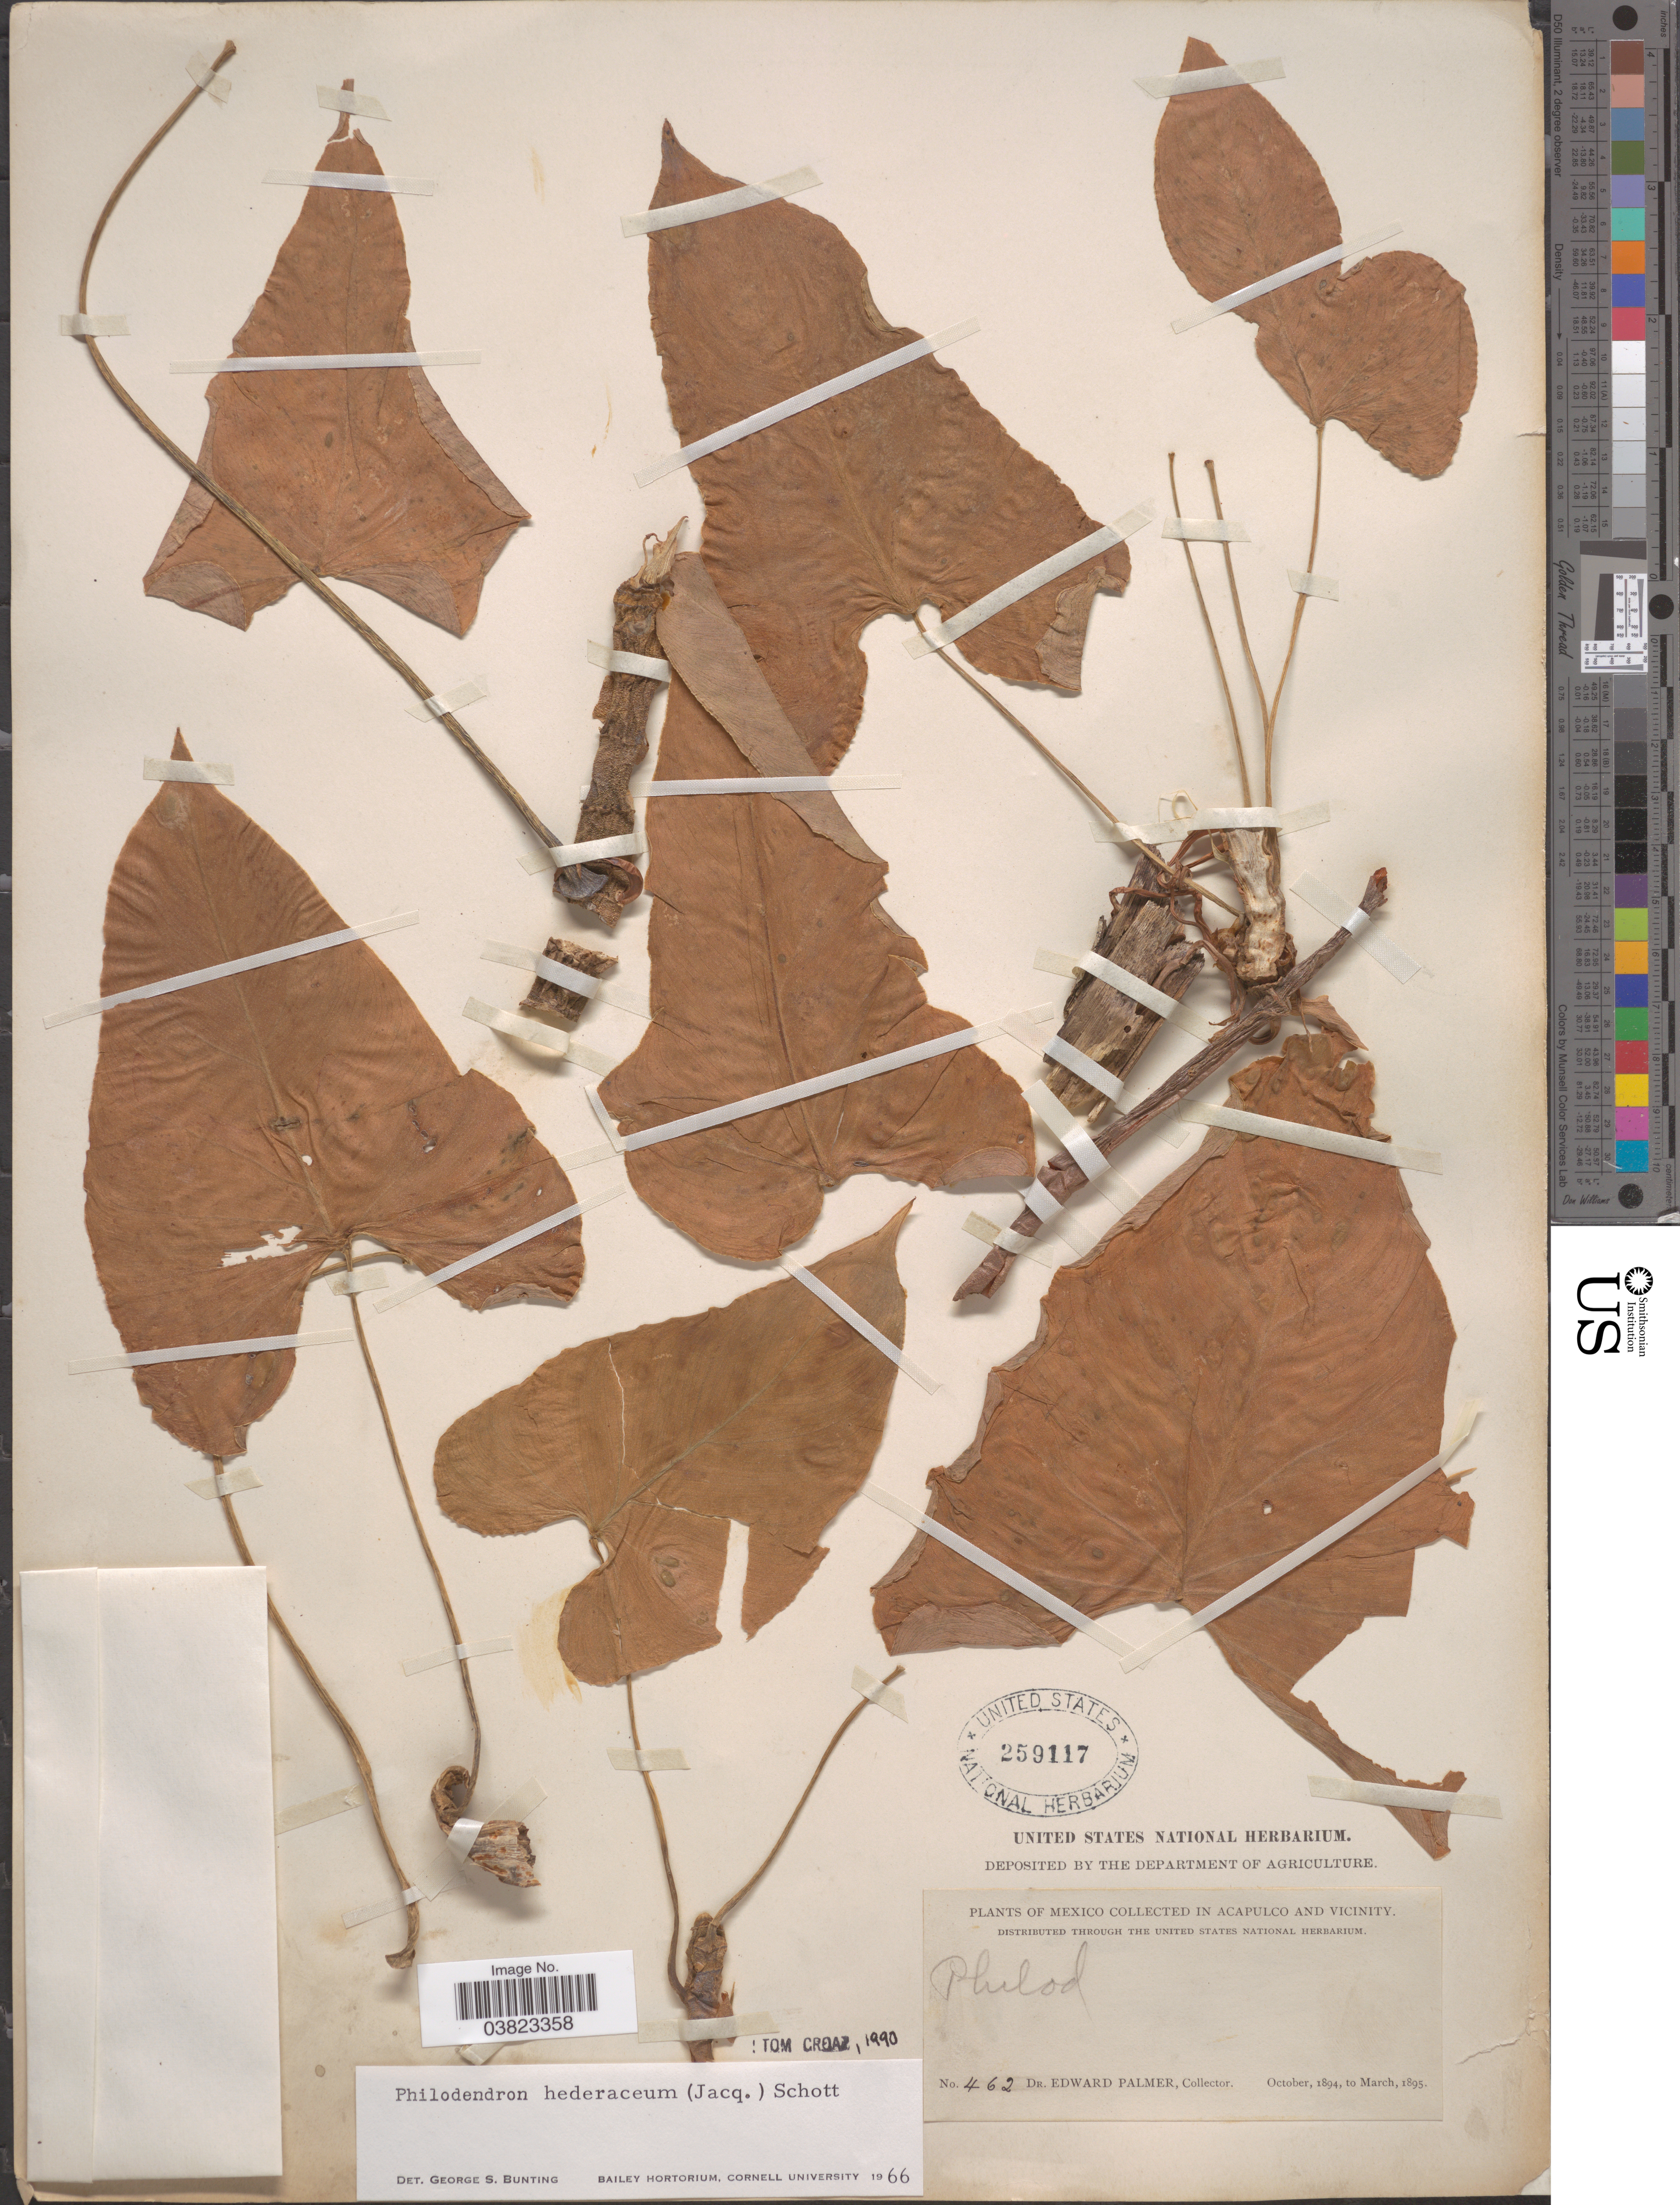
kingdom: Plantae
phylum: Tracheophyta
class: Liliopsida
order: Alismatales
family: Araceae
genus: Philodendron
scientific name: Philodendron hederaceum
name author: (Jacq.) Schott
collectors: E. Palmer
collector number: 462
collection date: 1894-10/1895-03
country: Mexico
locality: In Acapulco and vicinity.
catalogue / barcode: US 259117